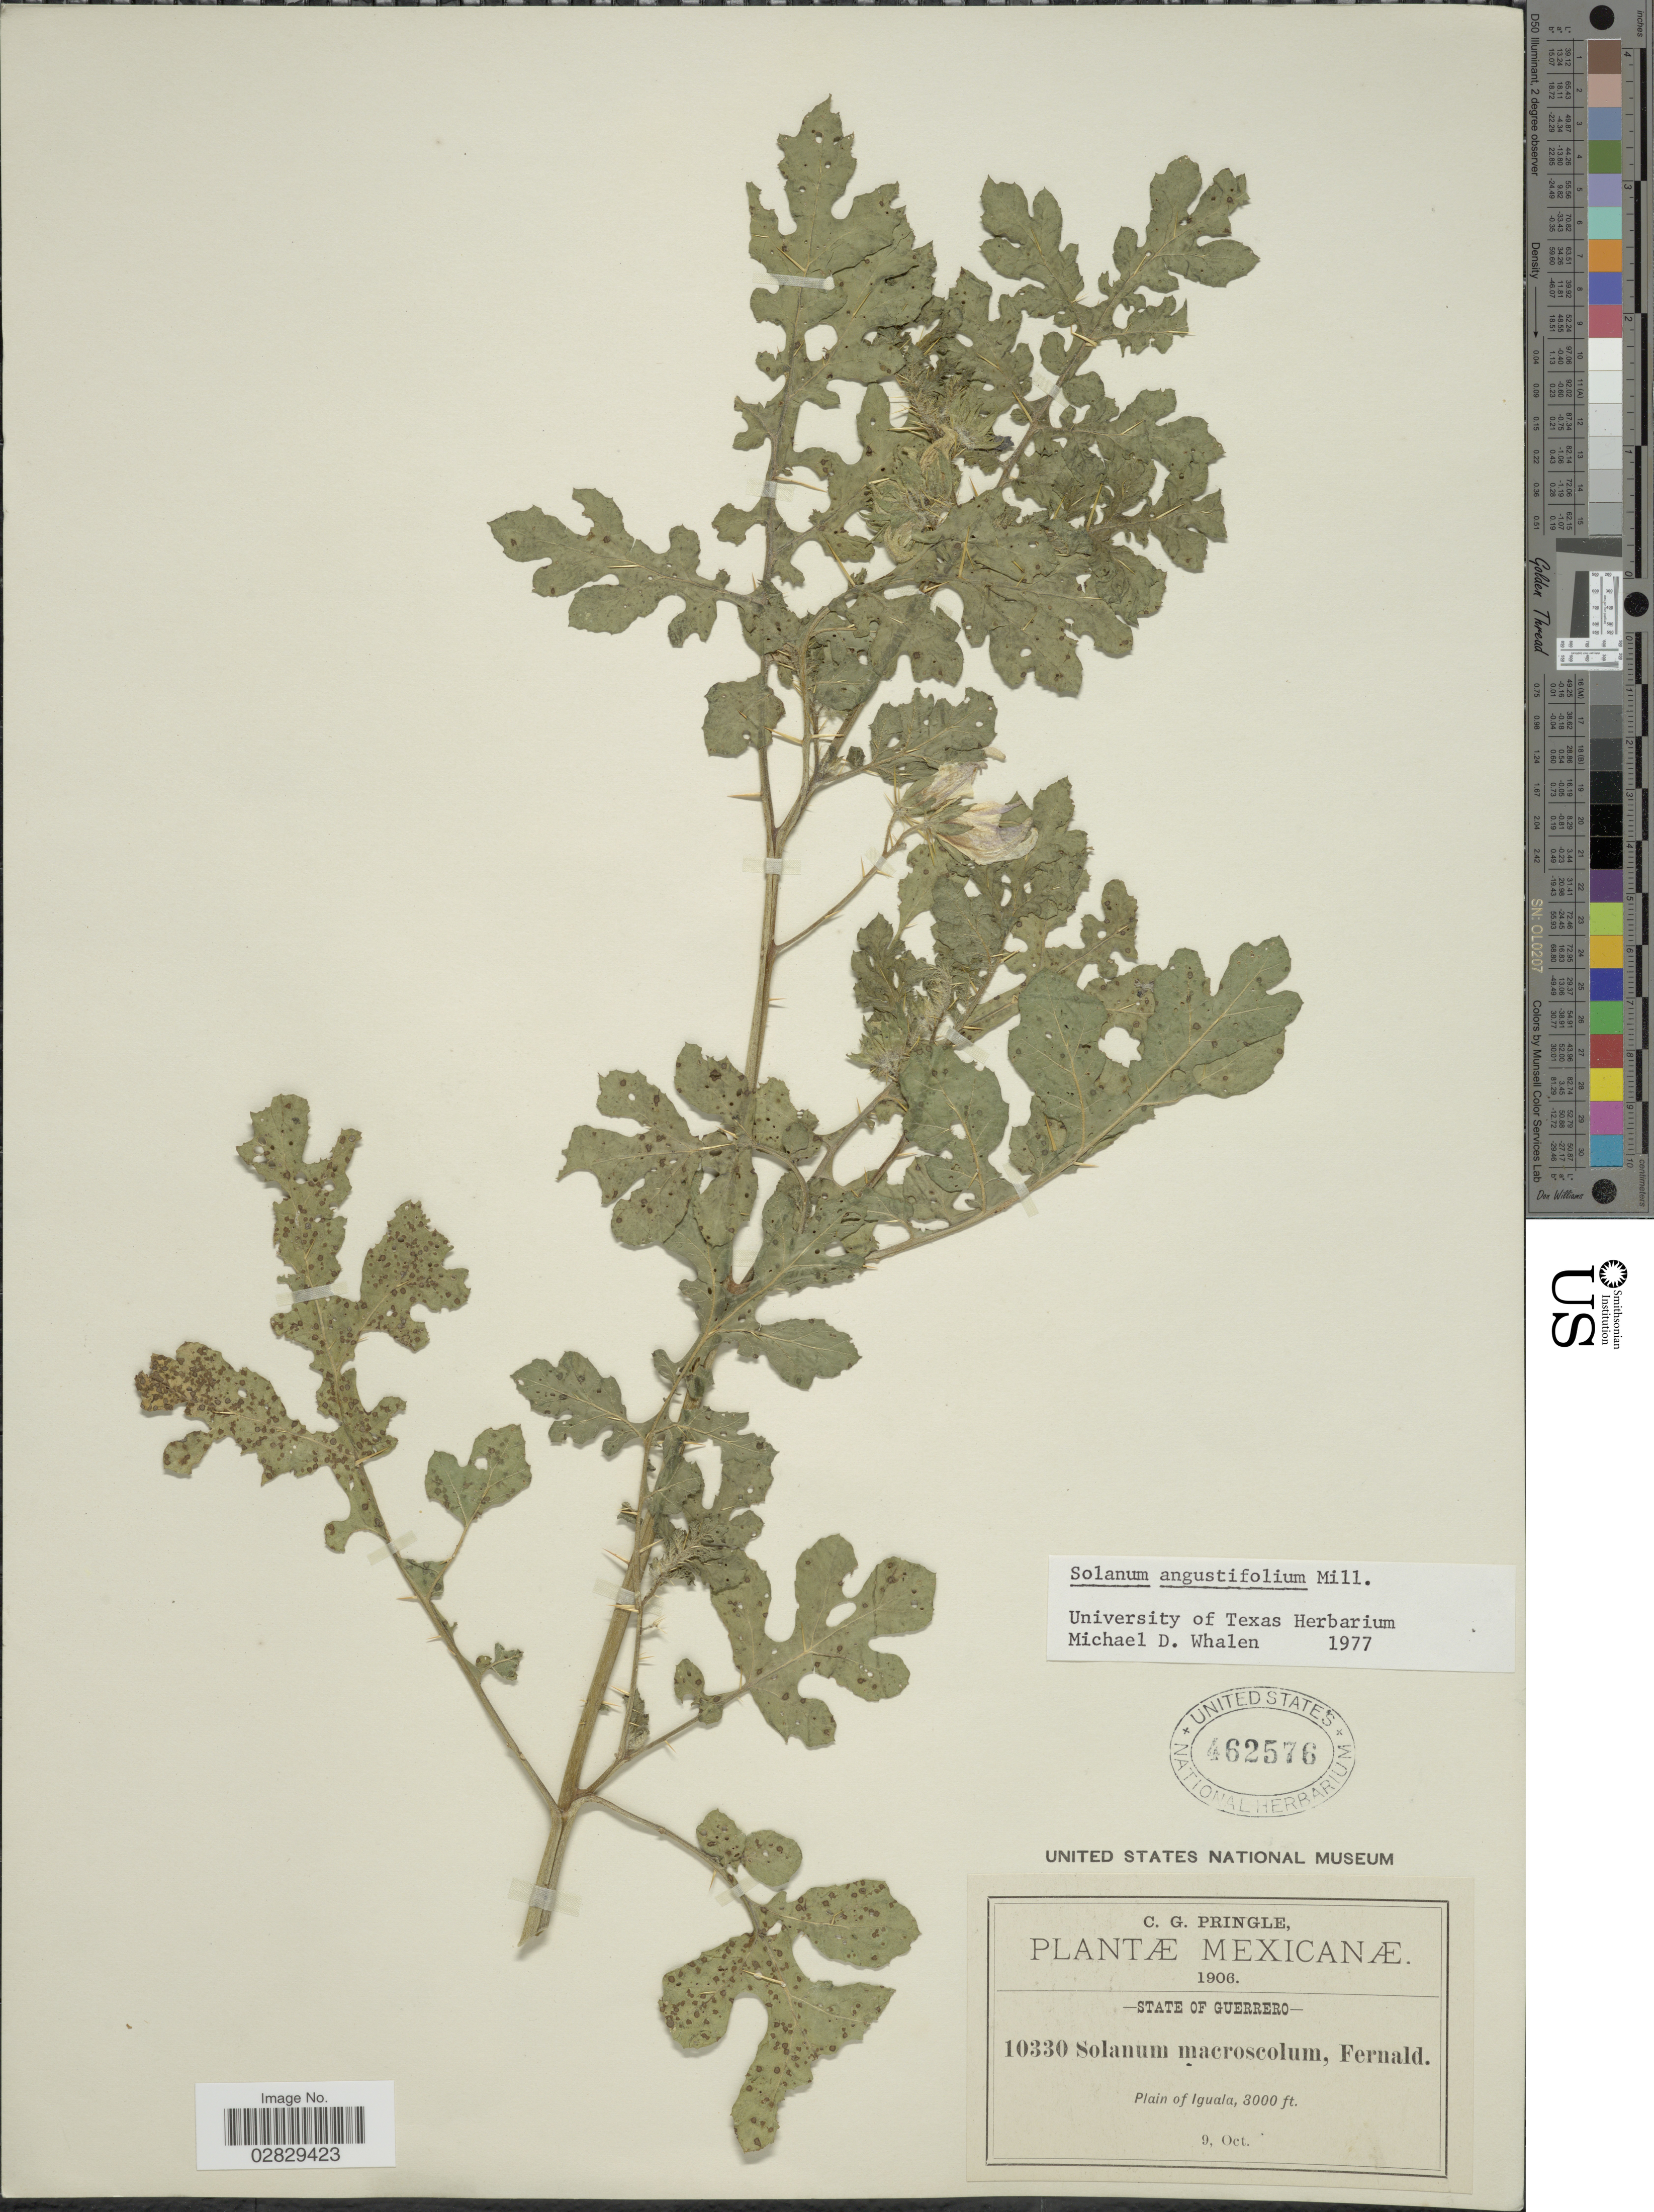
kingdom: Plantae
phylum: Tracheophyta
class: Magnoliopsida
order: Solanales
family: Solanaceae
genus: Solanum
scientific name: Solanum angustifolium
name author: Mill.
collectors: C. G. Pringle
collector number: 10330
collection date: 1906-10-09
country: Mexico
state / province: Guerrero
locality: Plain of Iguala.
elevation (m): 914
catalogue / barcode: US 462576